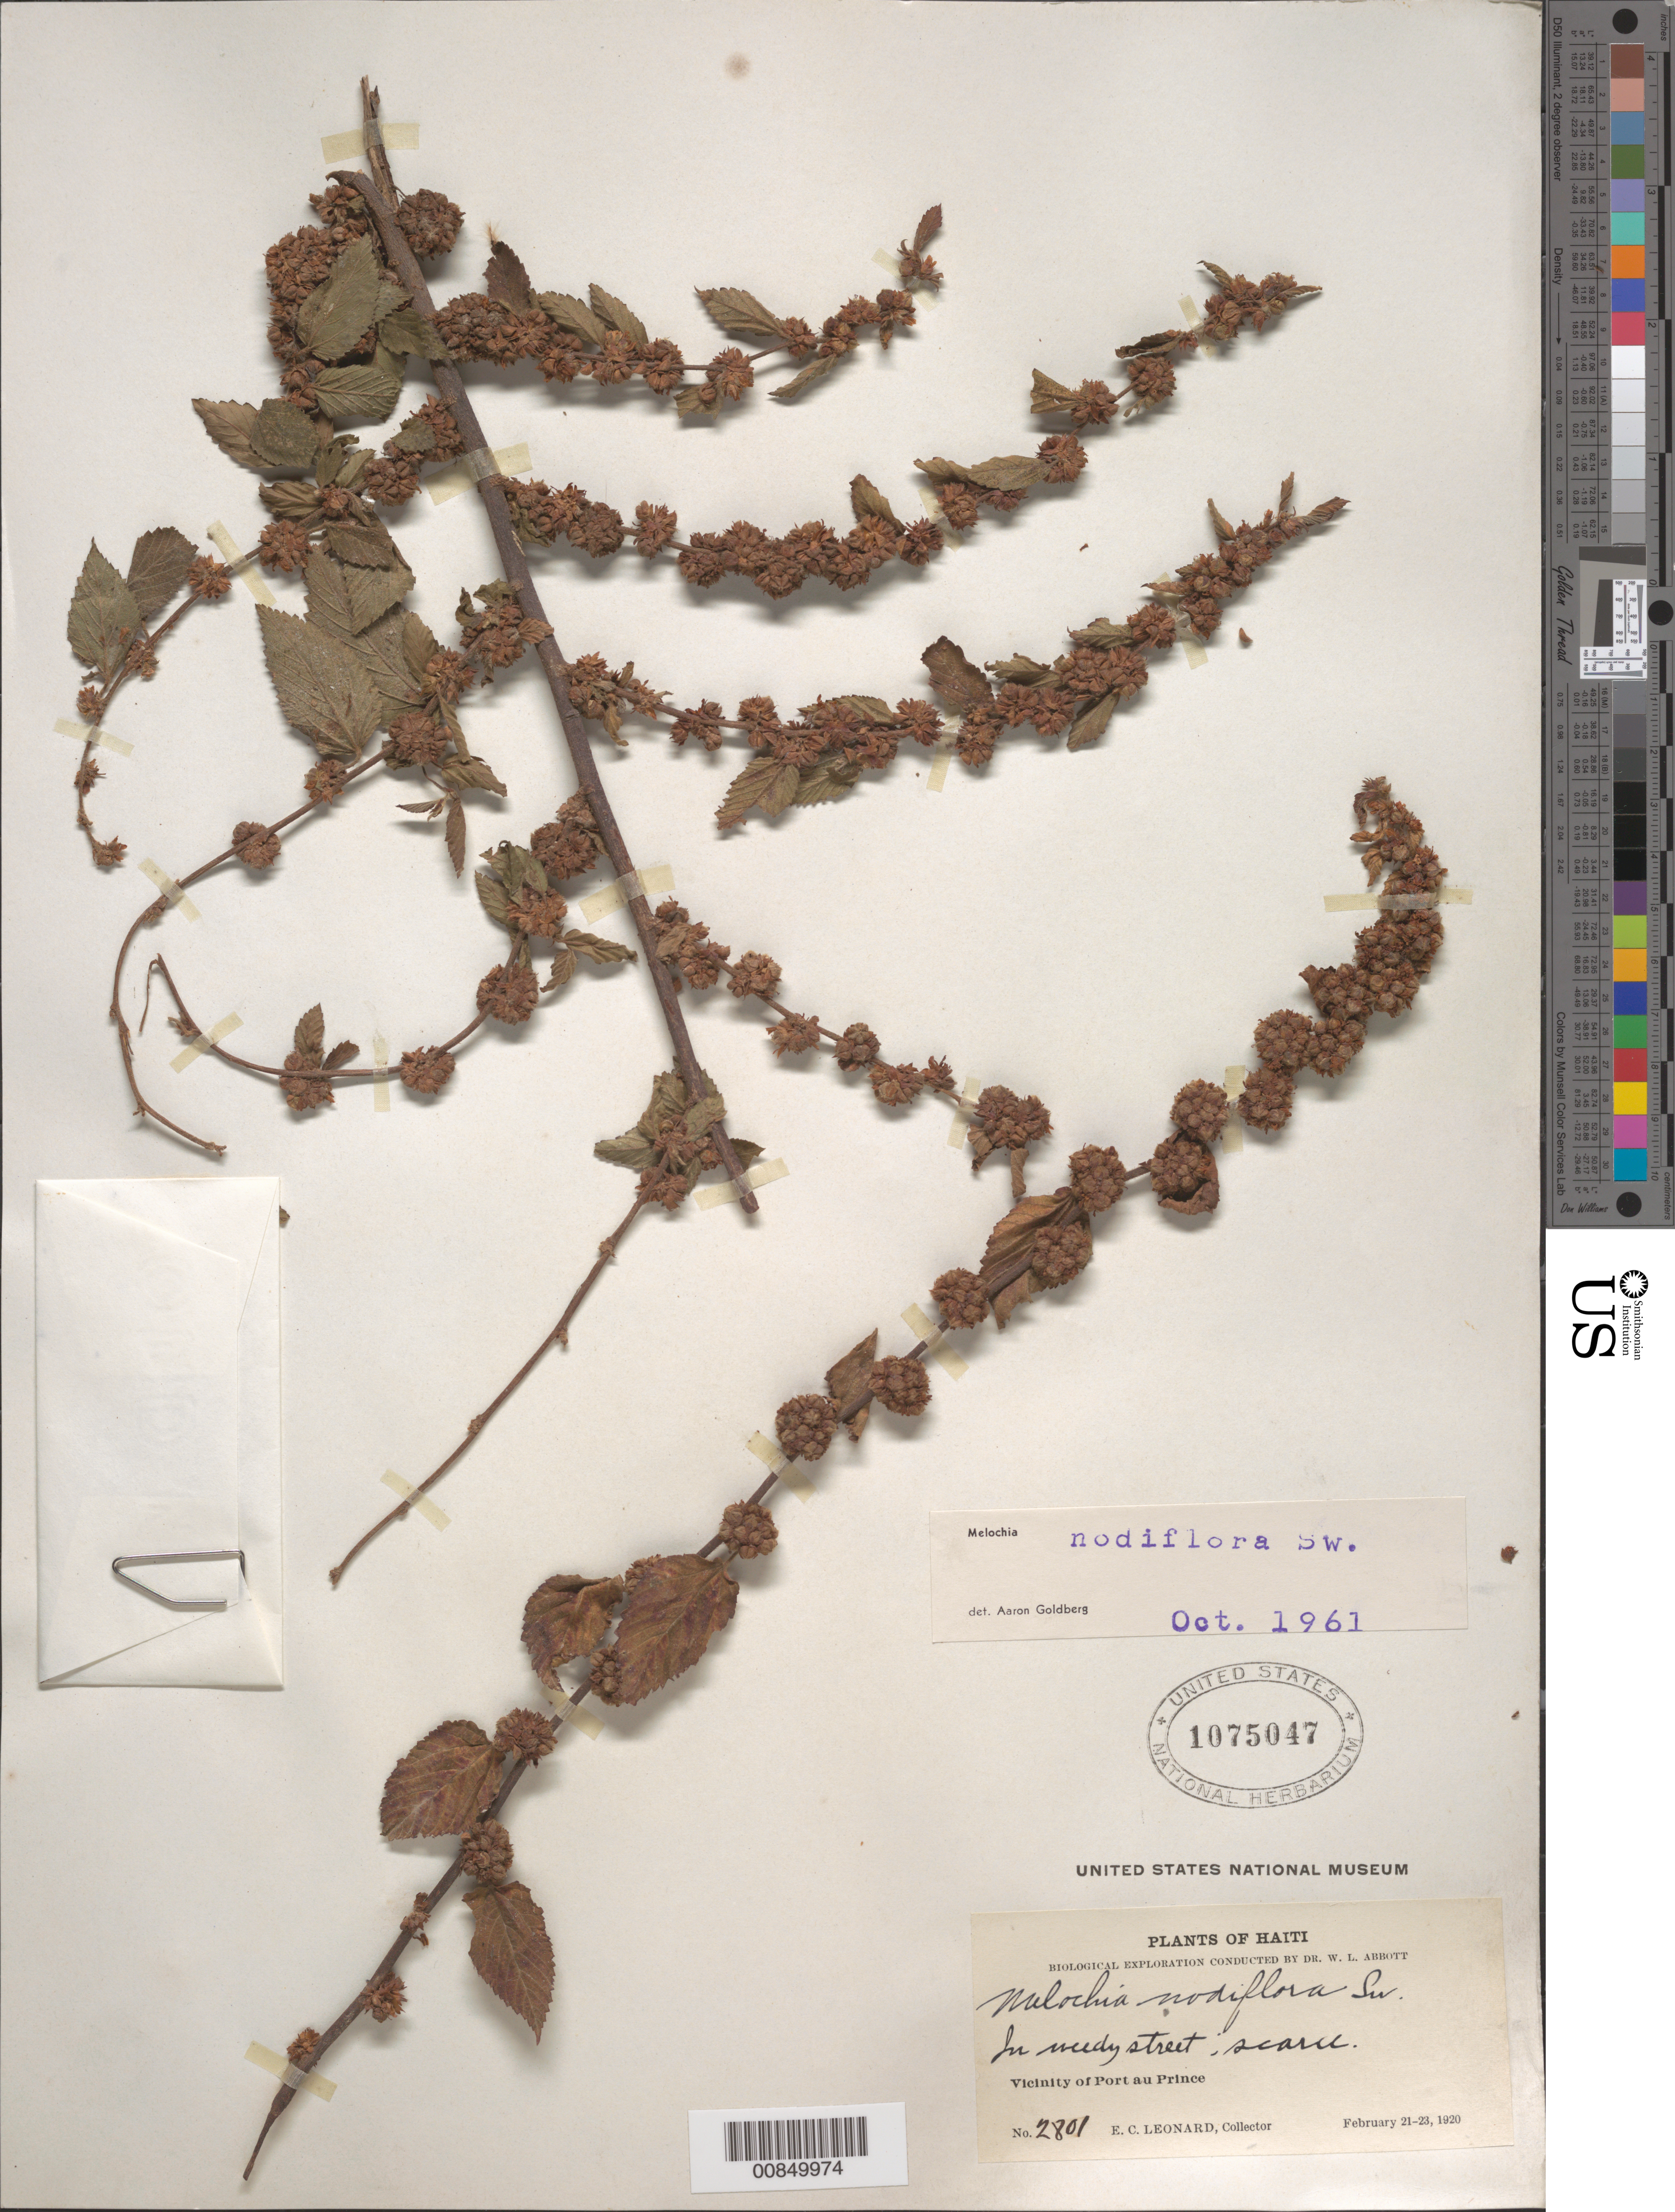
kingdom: Plantae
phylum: Tracheophyta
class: Magnoliopsida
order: Malvales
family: Malvaceae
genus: Melochia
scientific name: Melochia nodiflora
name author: Sw.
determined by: Goldberg, Aaron, (US), NMNH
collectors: E. C. Leonard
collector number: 2801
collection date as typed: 21 Feb 1920 to 23 Feb 1920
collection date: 1920-02-21/1920-02-23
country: Haiti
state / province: Ouest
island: Hispaniola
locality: Vicinity of Port au Prince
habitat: In weedy street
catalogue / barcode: US 1075047